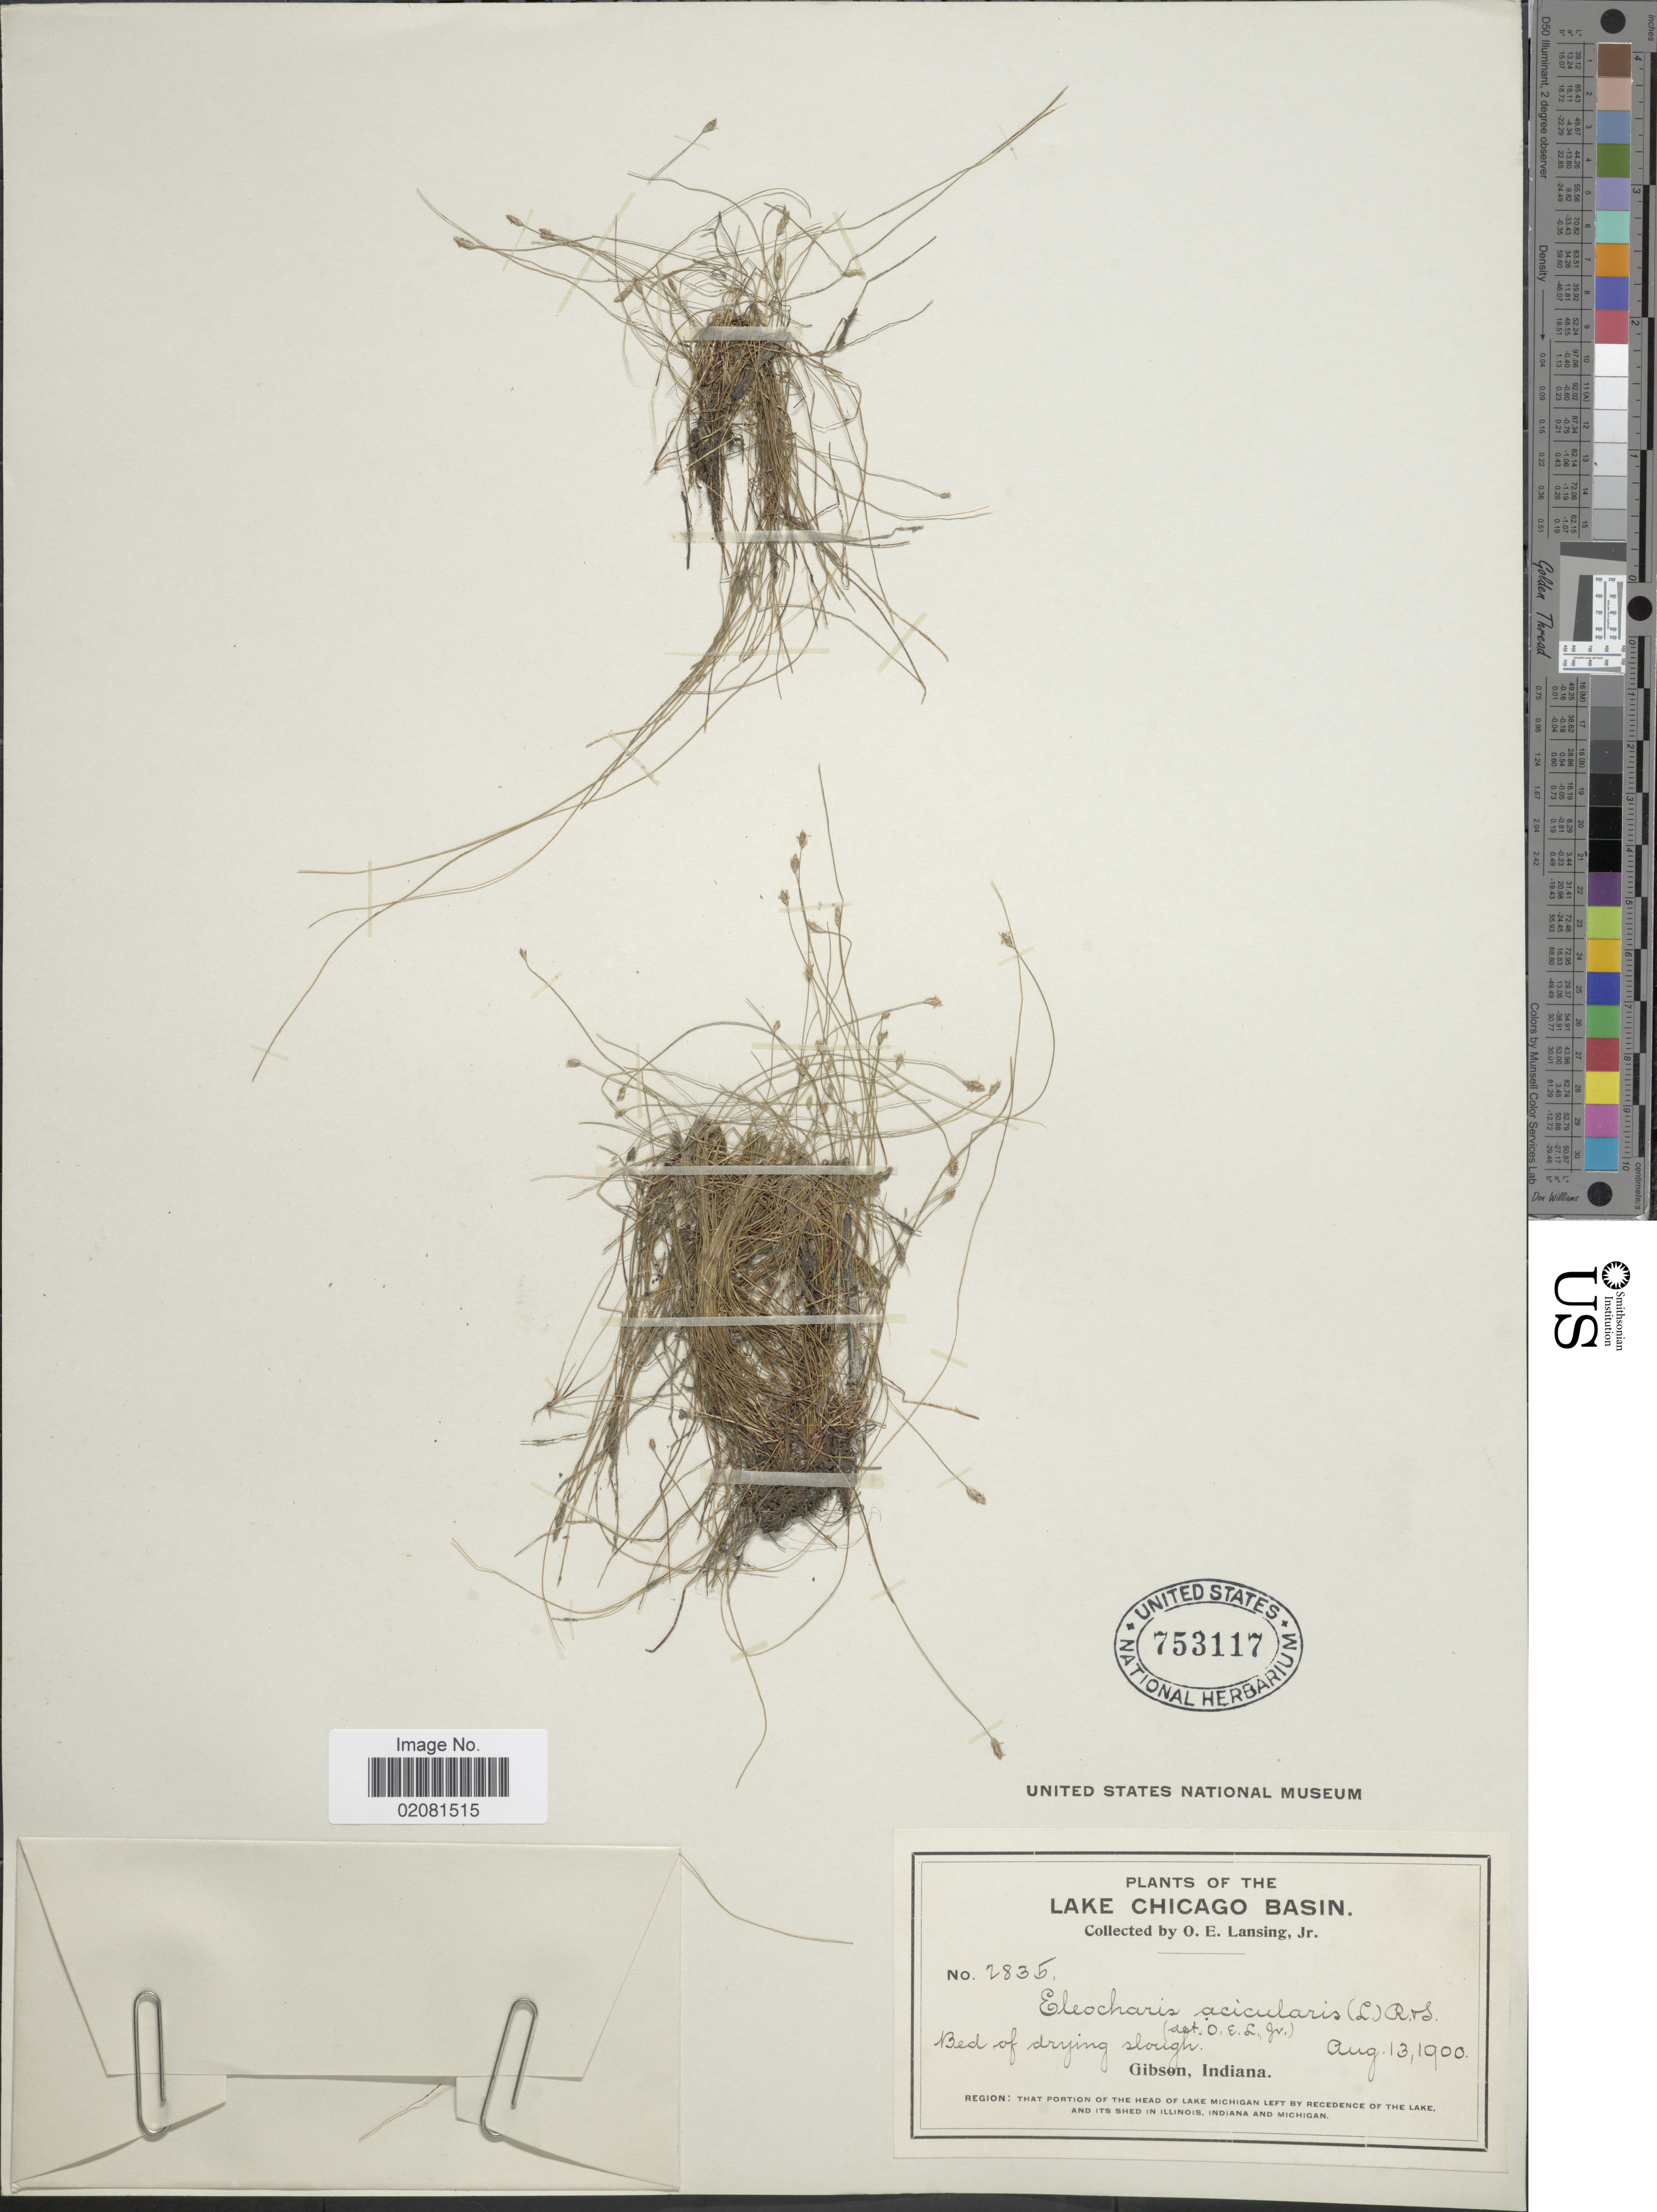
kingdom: Plantae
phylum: Tracheophyta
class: Liliopsida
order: Poales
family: Cyperaceae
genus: Eleocharis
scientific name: Eleocharis acicularis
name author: (L.) Roem. & Schult.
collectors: O. E. Lansing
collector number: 2835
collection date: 1900-08-13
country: United States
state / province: Indiana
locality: Lake Chicago Basin. Gibson, Indiana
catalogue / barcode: US 753117